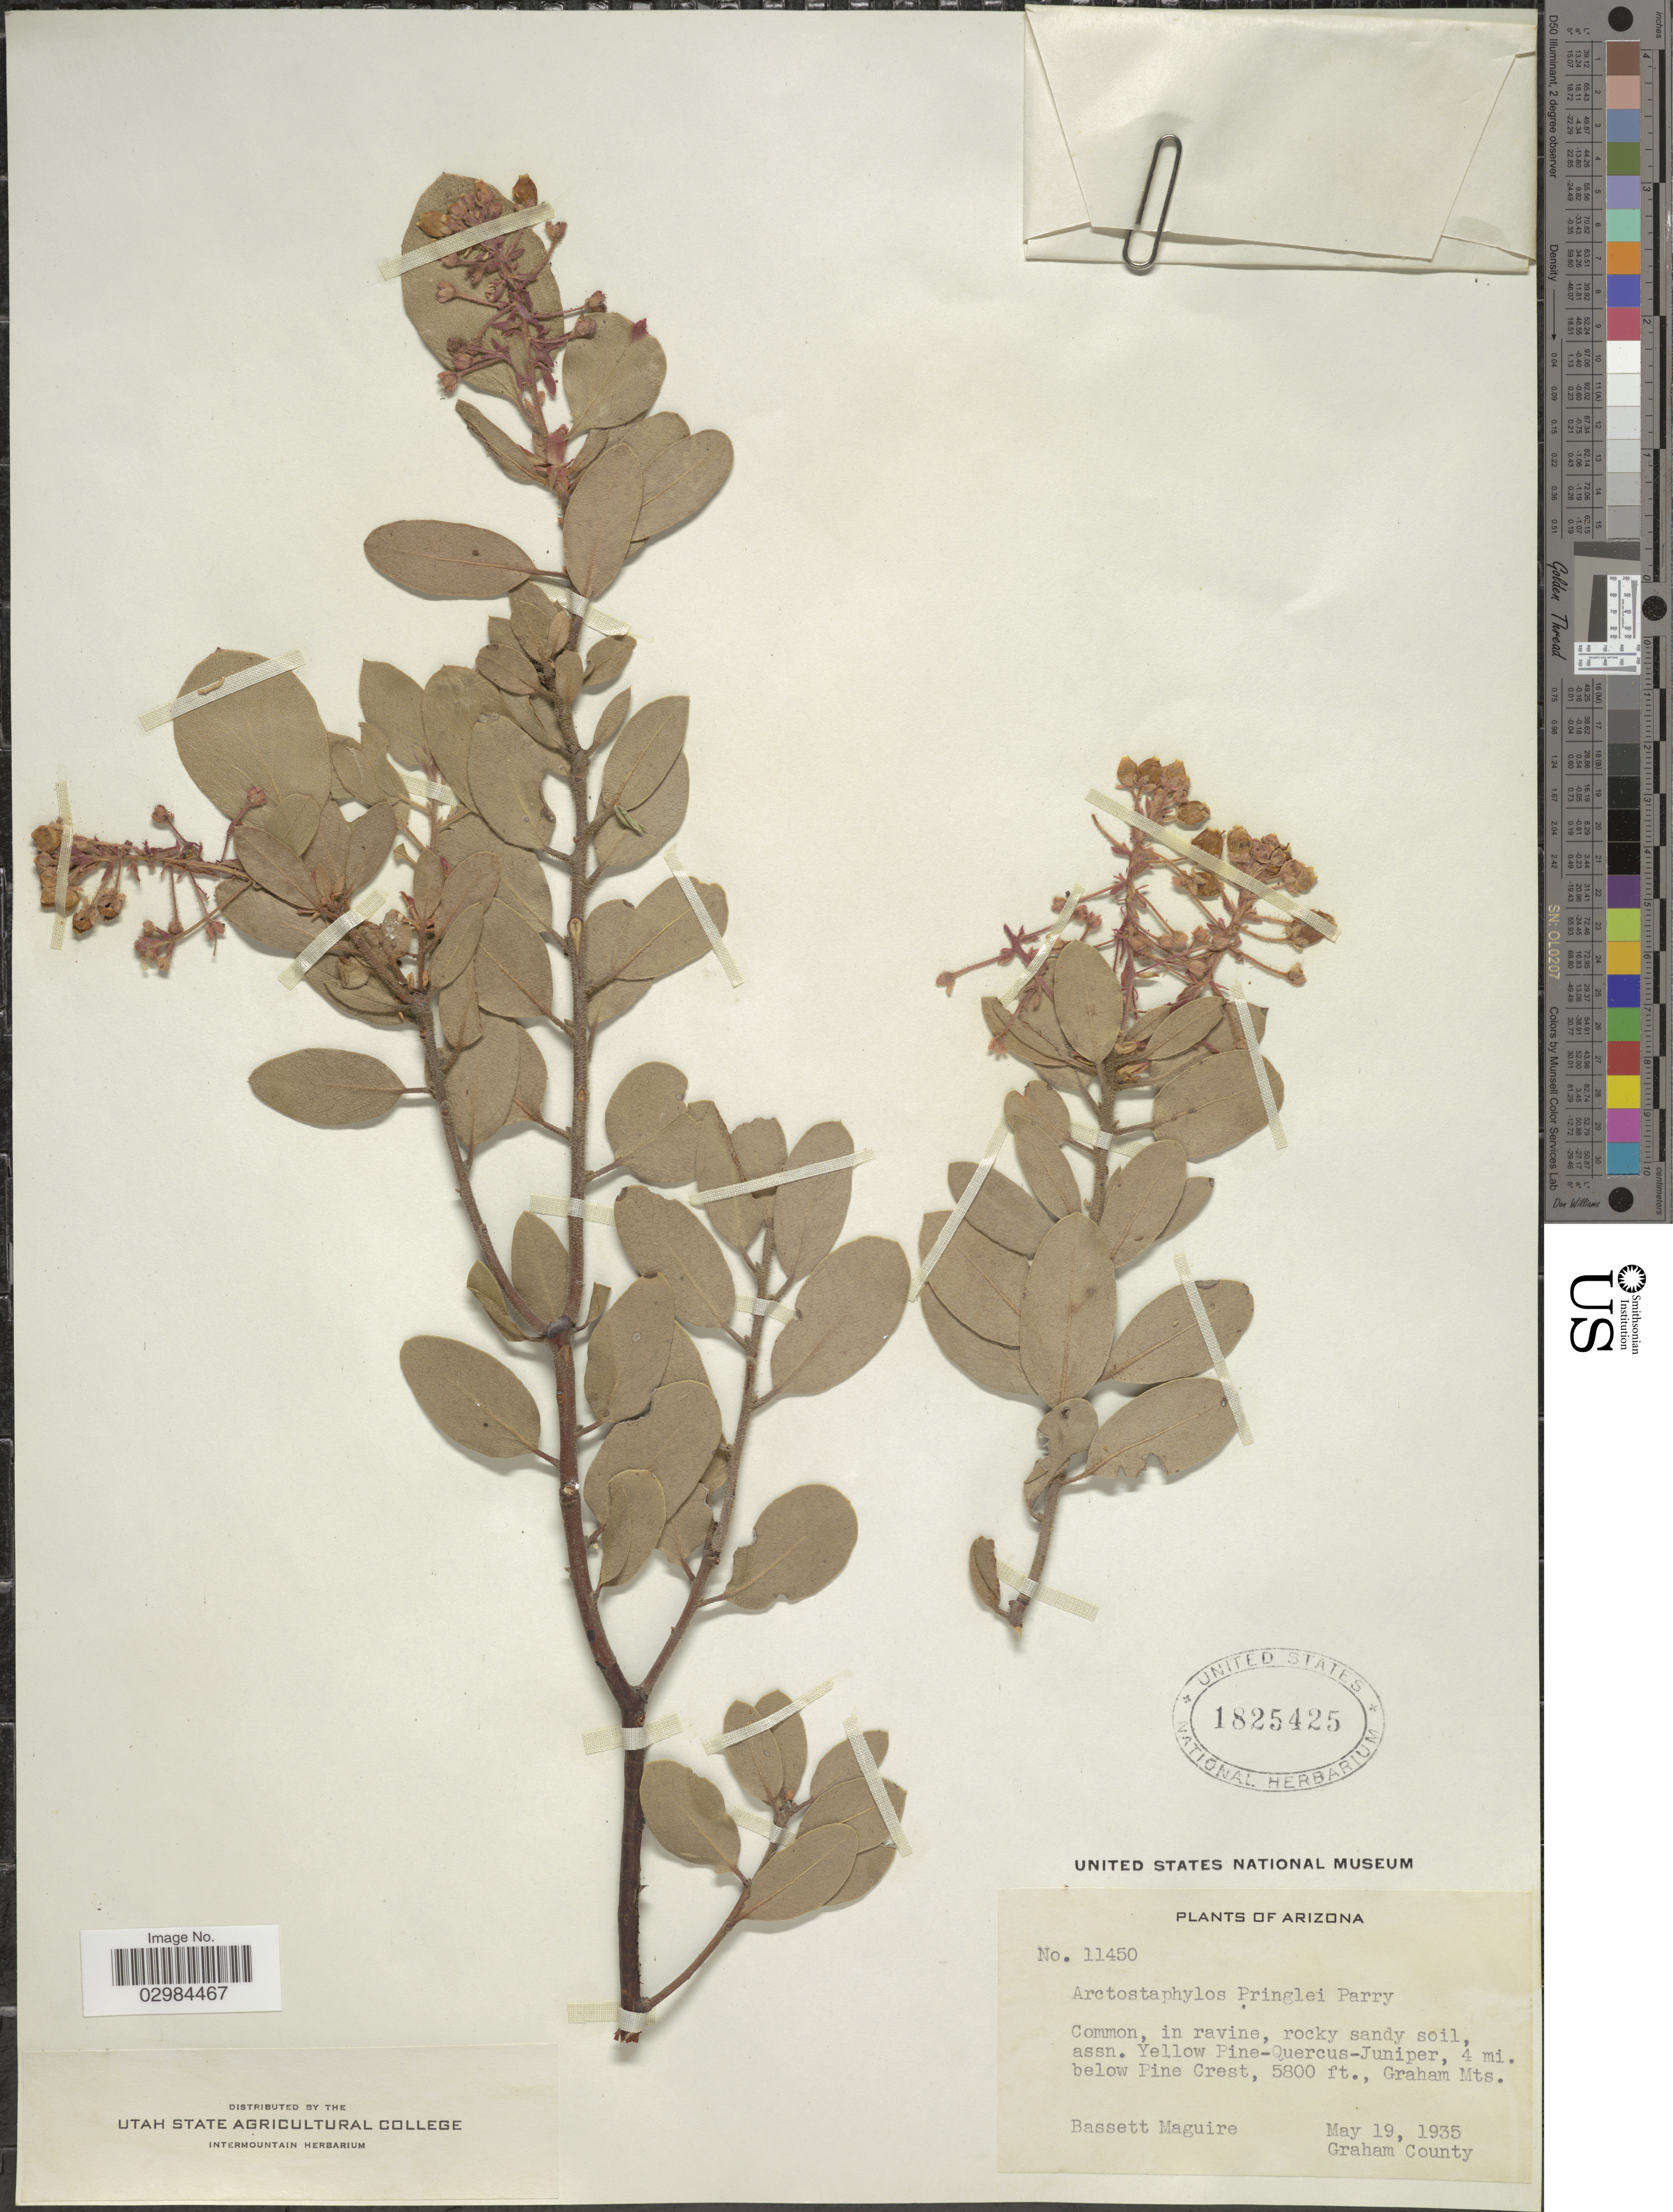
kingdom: Plantae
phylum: Tracheophyta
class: Magnoliopsida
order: Ericales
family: Ericaceae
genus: Arctostaphylos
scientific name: Arctostaphylos pringlei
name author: Parry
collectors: B. Maguire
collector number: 11450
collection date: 1935-05-19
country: United States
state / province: Arizona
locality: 4 mi. below Pine Crest, Graham Mts. Graham County.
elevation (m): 1768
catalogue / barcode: US 1825425